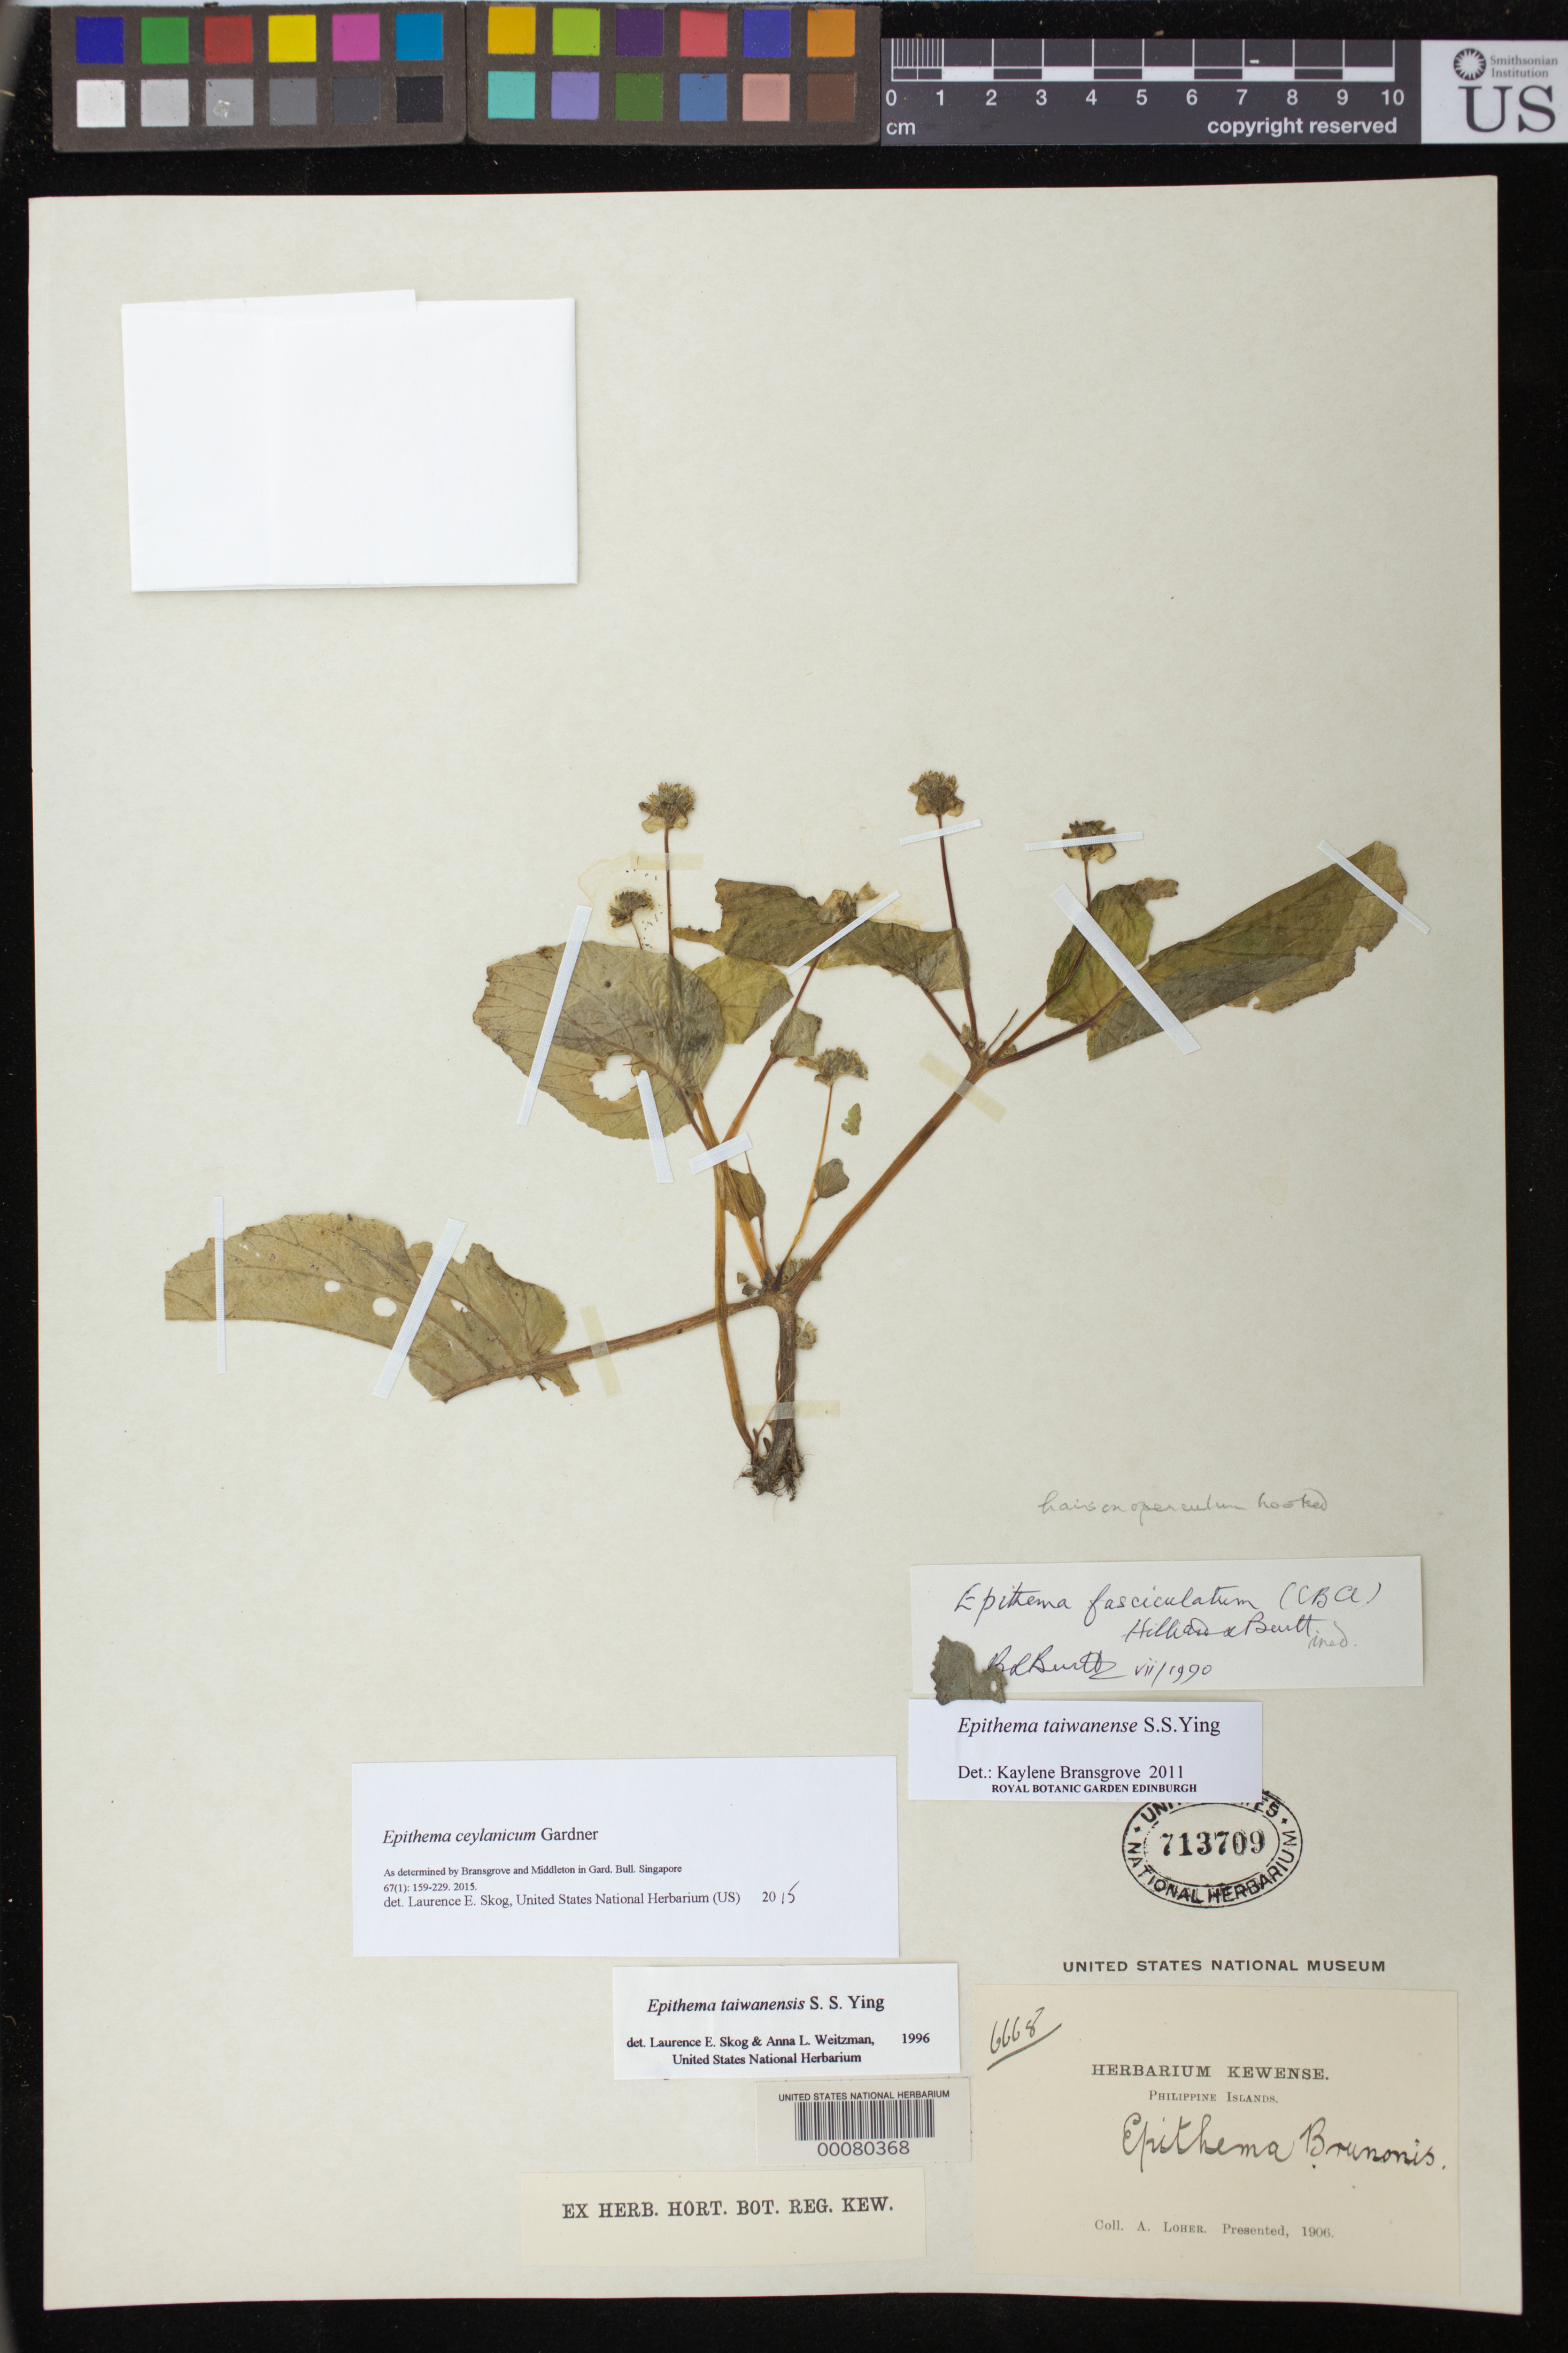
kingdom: Plantae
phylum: Tracheophyta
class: Magnoliopsida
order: Lamiales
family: Gesneriaceae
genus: Epithema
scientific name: Epithema ceylanicum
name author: Wight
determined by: Skog, Laurence E.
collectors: A. Loher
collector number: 6668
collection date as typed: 1906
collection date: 1906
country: Philippines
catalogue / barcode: US 713709